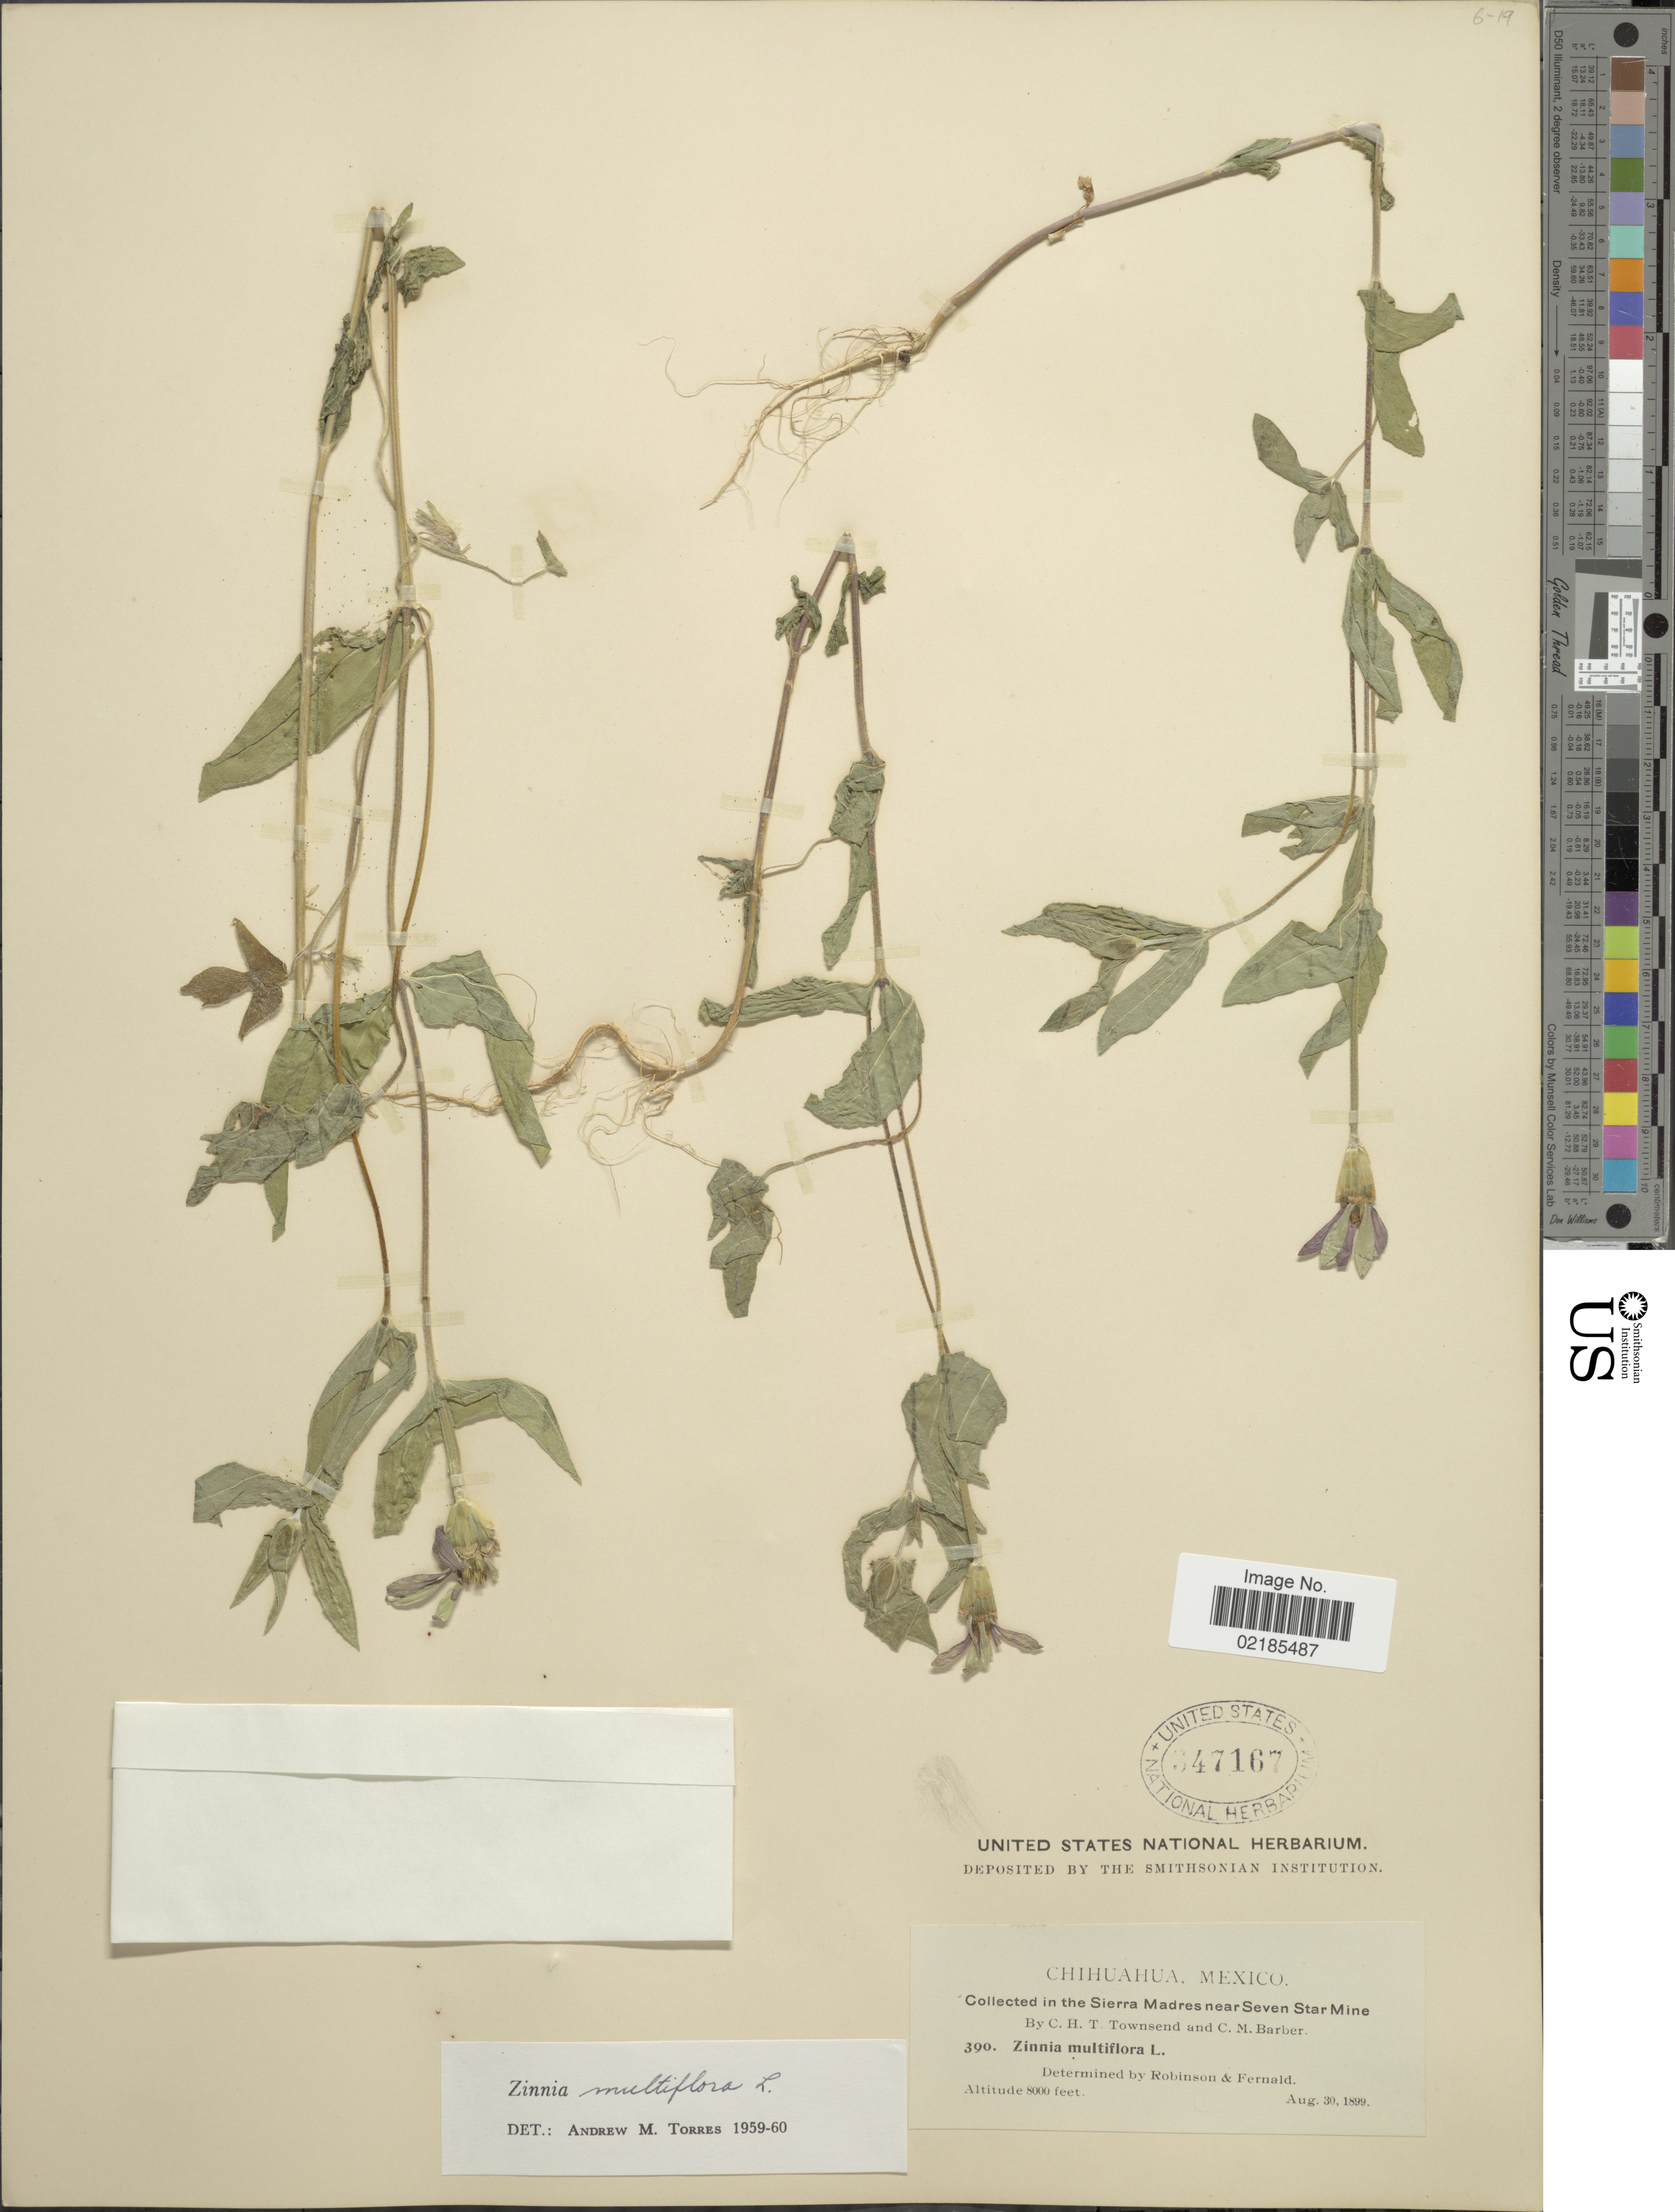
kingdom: Plantae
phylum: Tracheophyta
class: Magnoliopsida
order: Asterales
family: Asteraceae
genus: Zinnia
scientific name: Zinnia peruviana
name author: (L.) L.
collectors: C. H. T. Townsend & C. Barber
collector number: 390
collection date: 1899-08-30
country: Mexico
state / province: Chihuahua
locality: Sierra Madres near Seven Star Mine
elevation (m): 2438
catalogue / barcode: US 347167